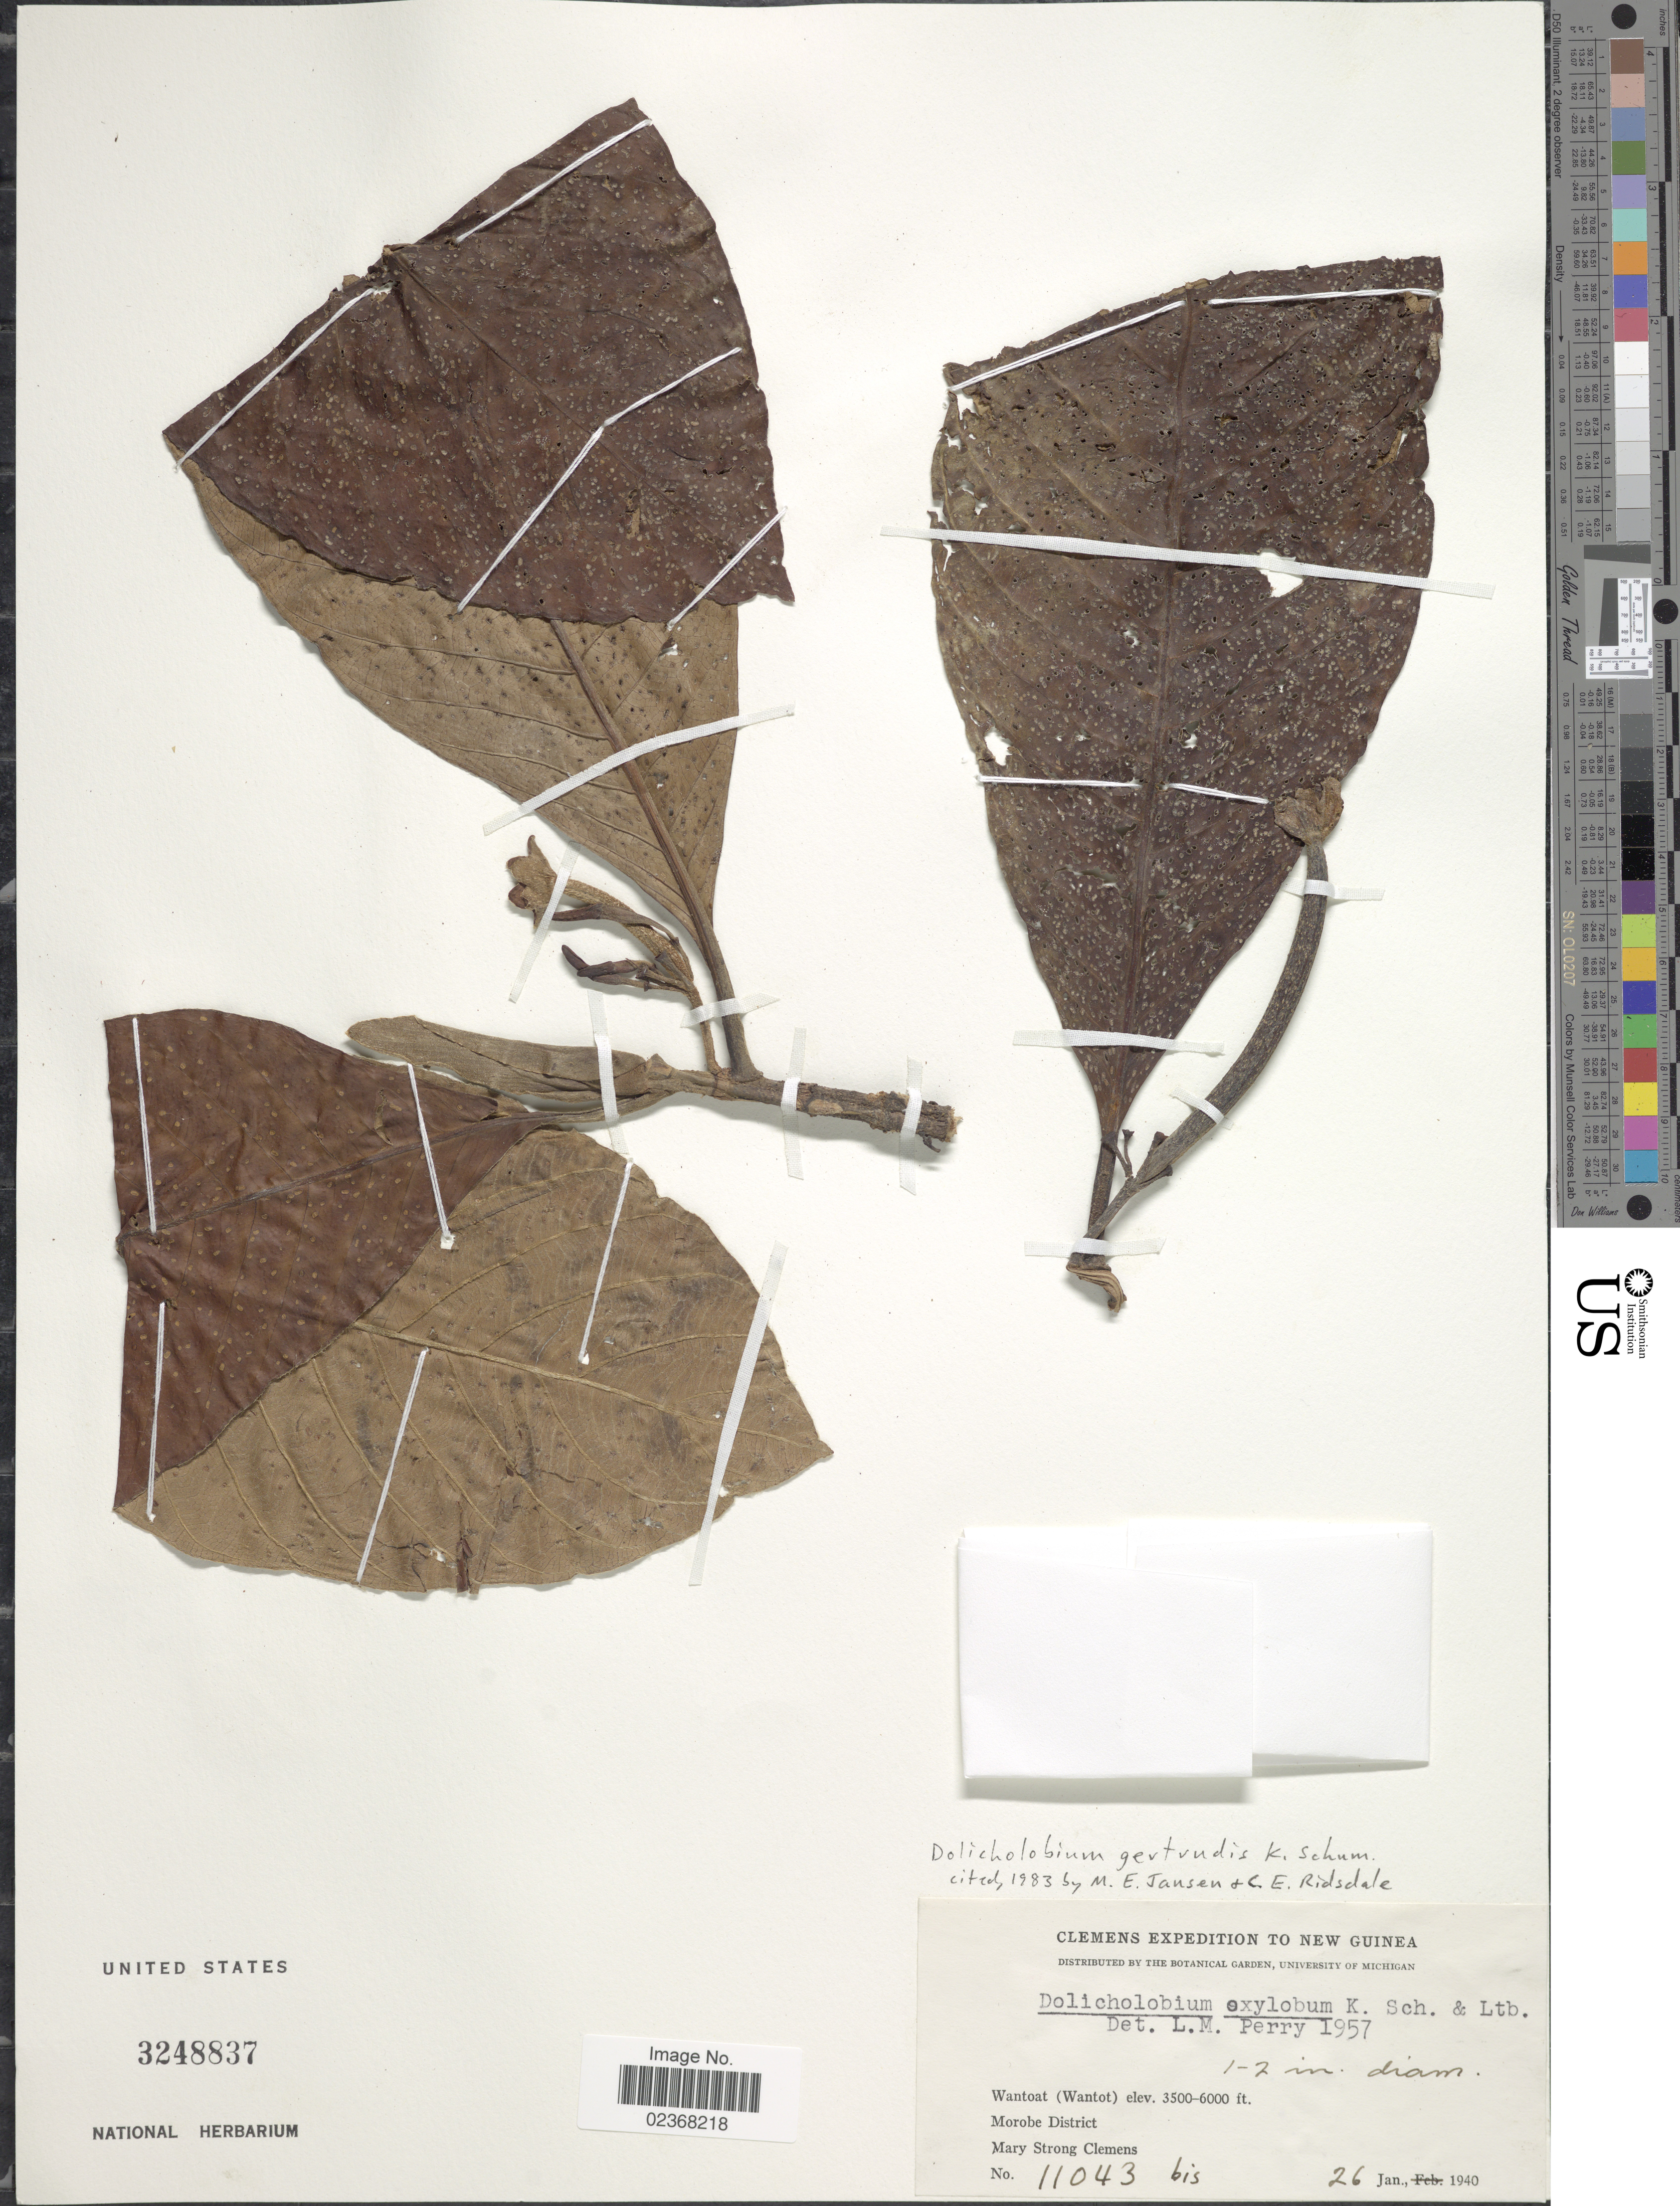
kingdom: Plantae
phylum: Tracheophyta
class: Magnoliopsida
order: Gentianales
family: Rubiaceae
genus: Dolicholobium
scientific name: Dolicholobium gertrudis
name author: K. Schum.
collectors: M. S. Clemens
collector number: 11043 bis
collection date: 1940-01-26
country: Papua New Guinea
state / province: Morobe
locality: Wantoat (Wantot), Morobe District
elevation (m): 1067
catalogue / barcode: US 3248837